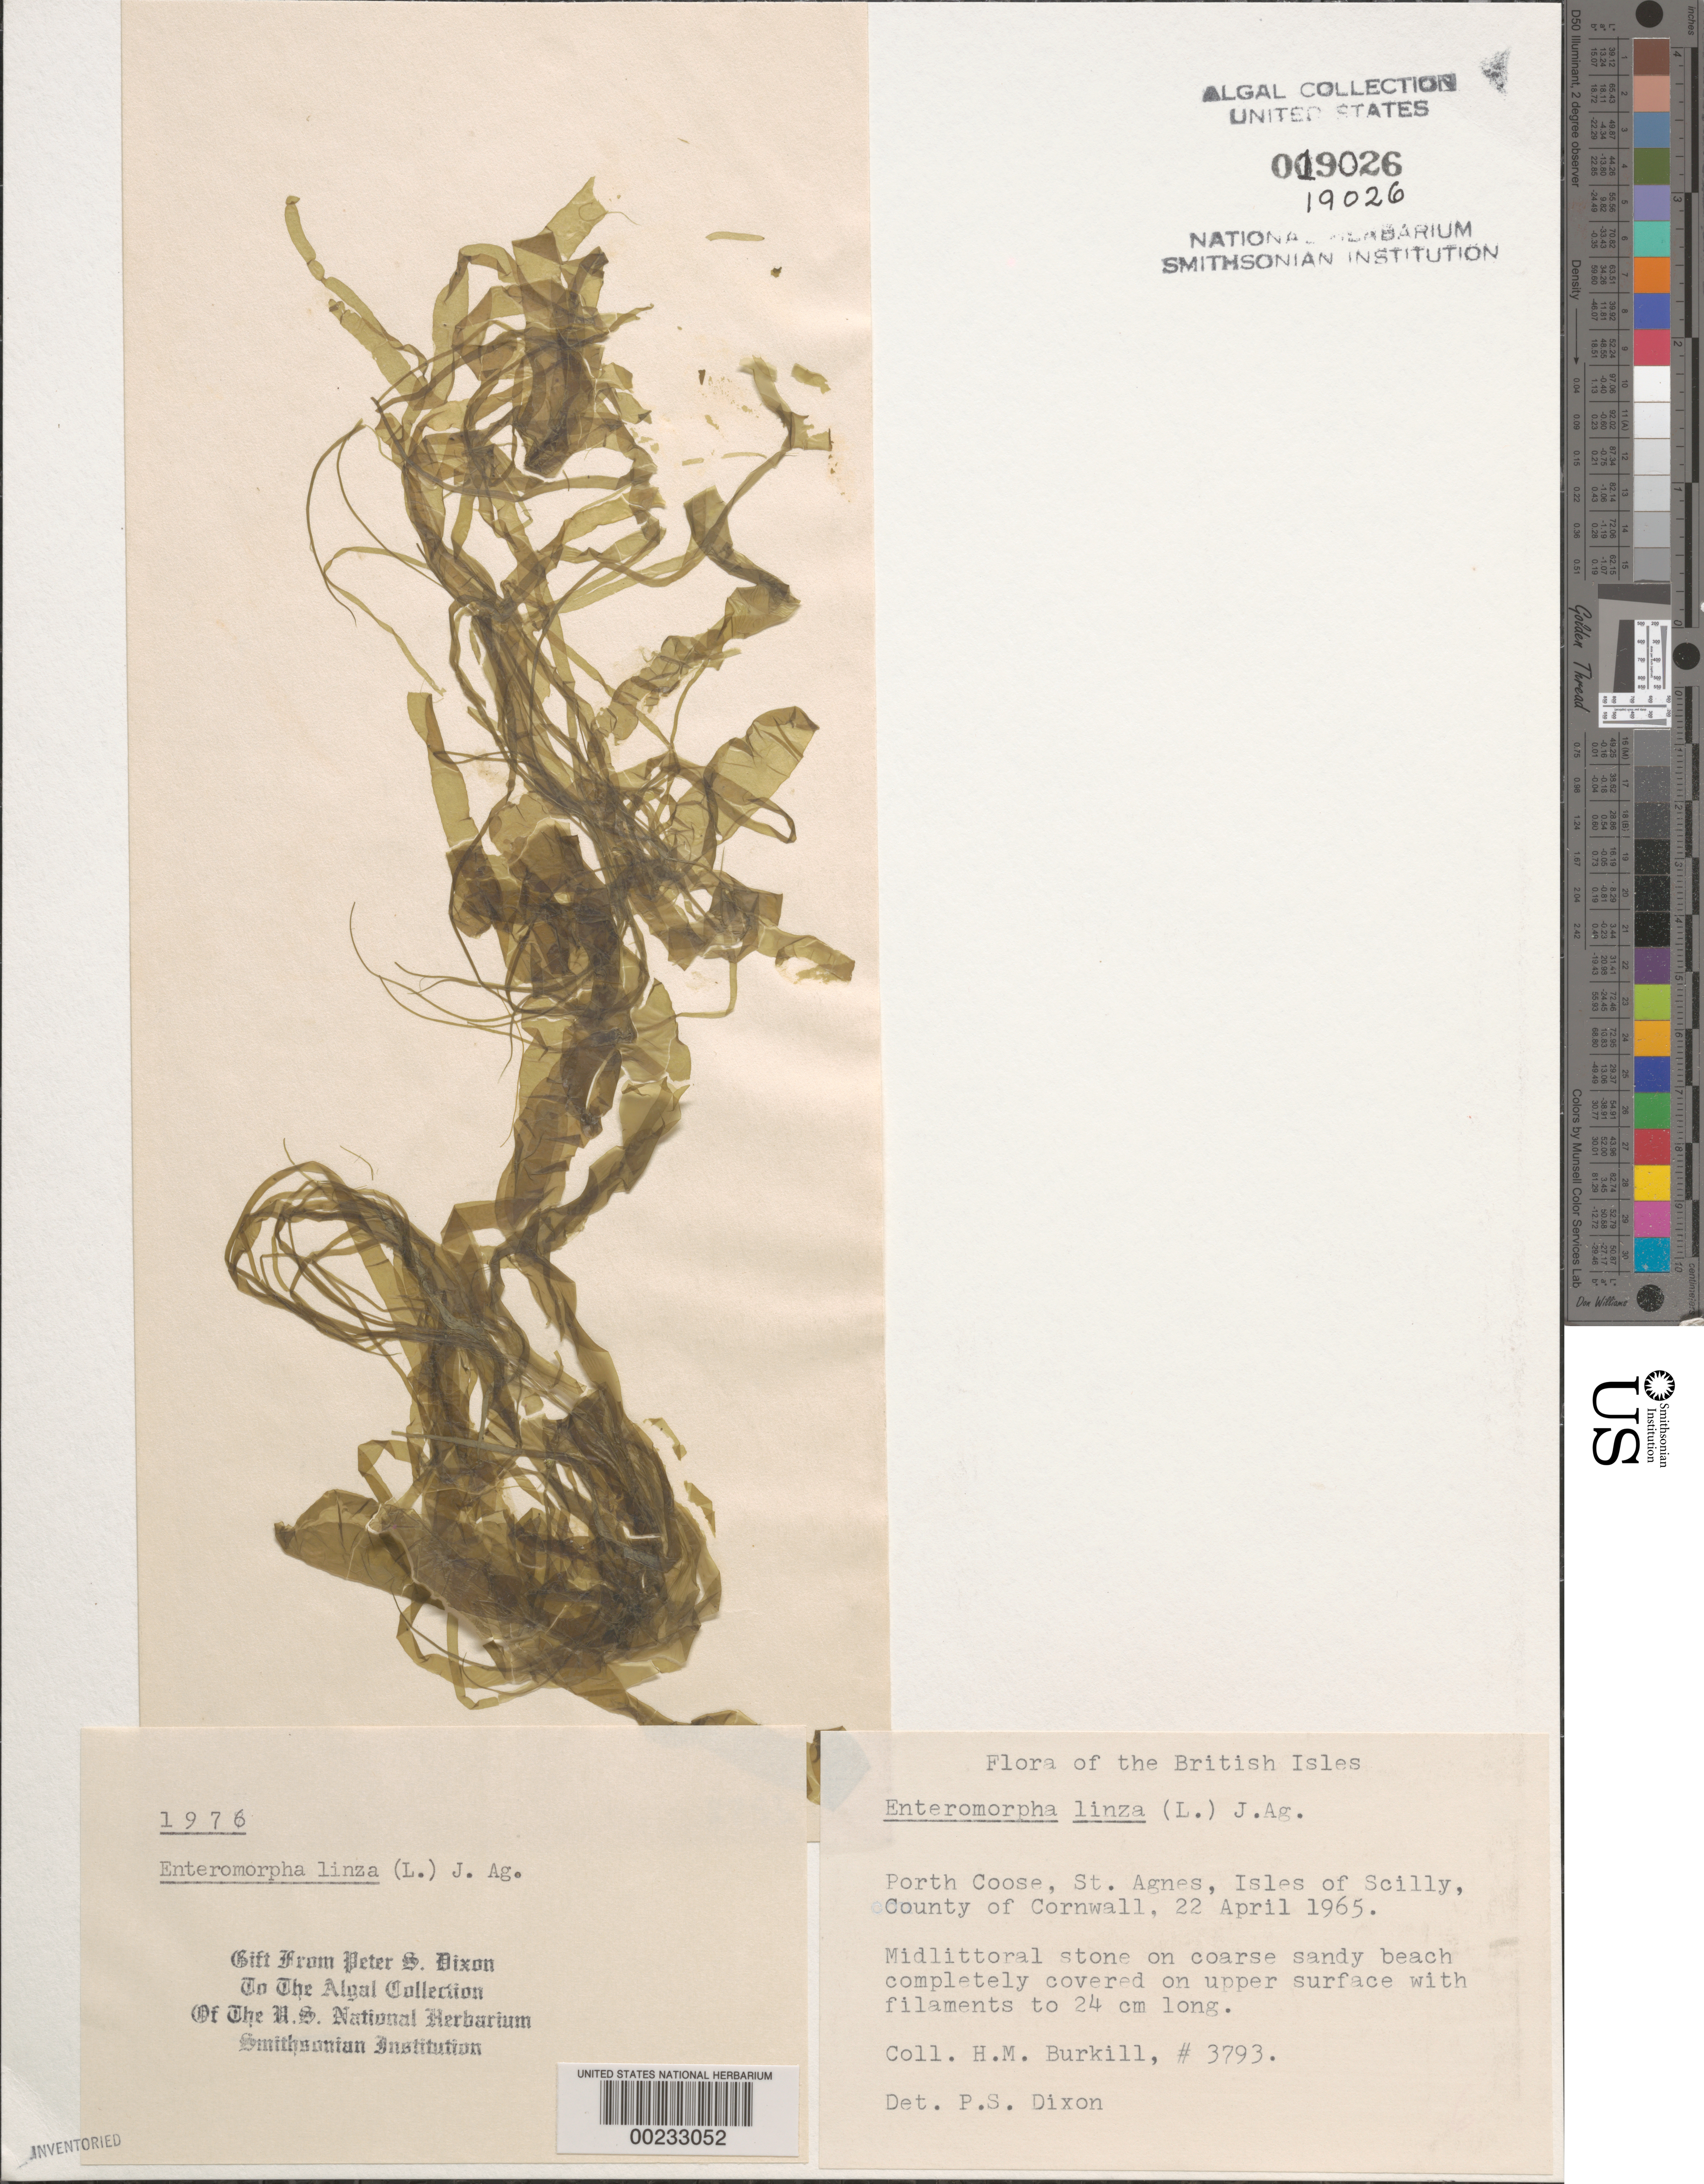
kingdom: Plantae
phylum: Chlorophyta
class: Ulvophyceae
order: Ulvales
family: Ulvaceae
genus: Ulva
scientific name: Ulva clathrata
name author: (Roth) C. Agardh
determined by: Algae name updating Project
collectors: H. M. Burkill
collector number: HMB 3793 & PSD 1976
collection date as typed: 22 Apr 1965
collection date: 1965-04-22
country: United Kingdom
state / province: England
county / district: Council of the Isles of Scilly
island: St. Agnes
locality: Porth Coose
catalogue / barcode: US 19026